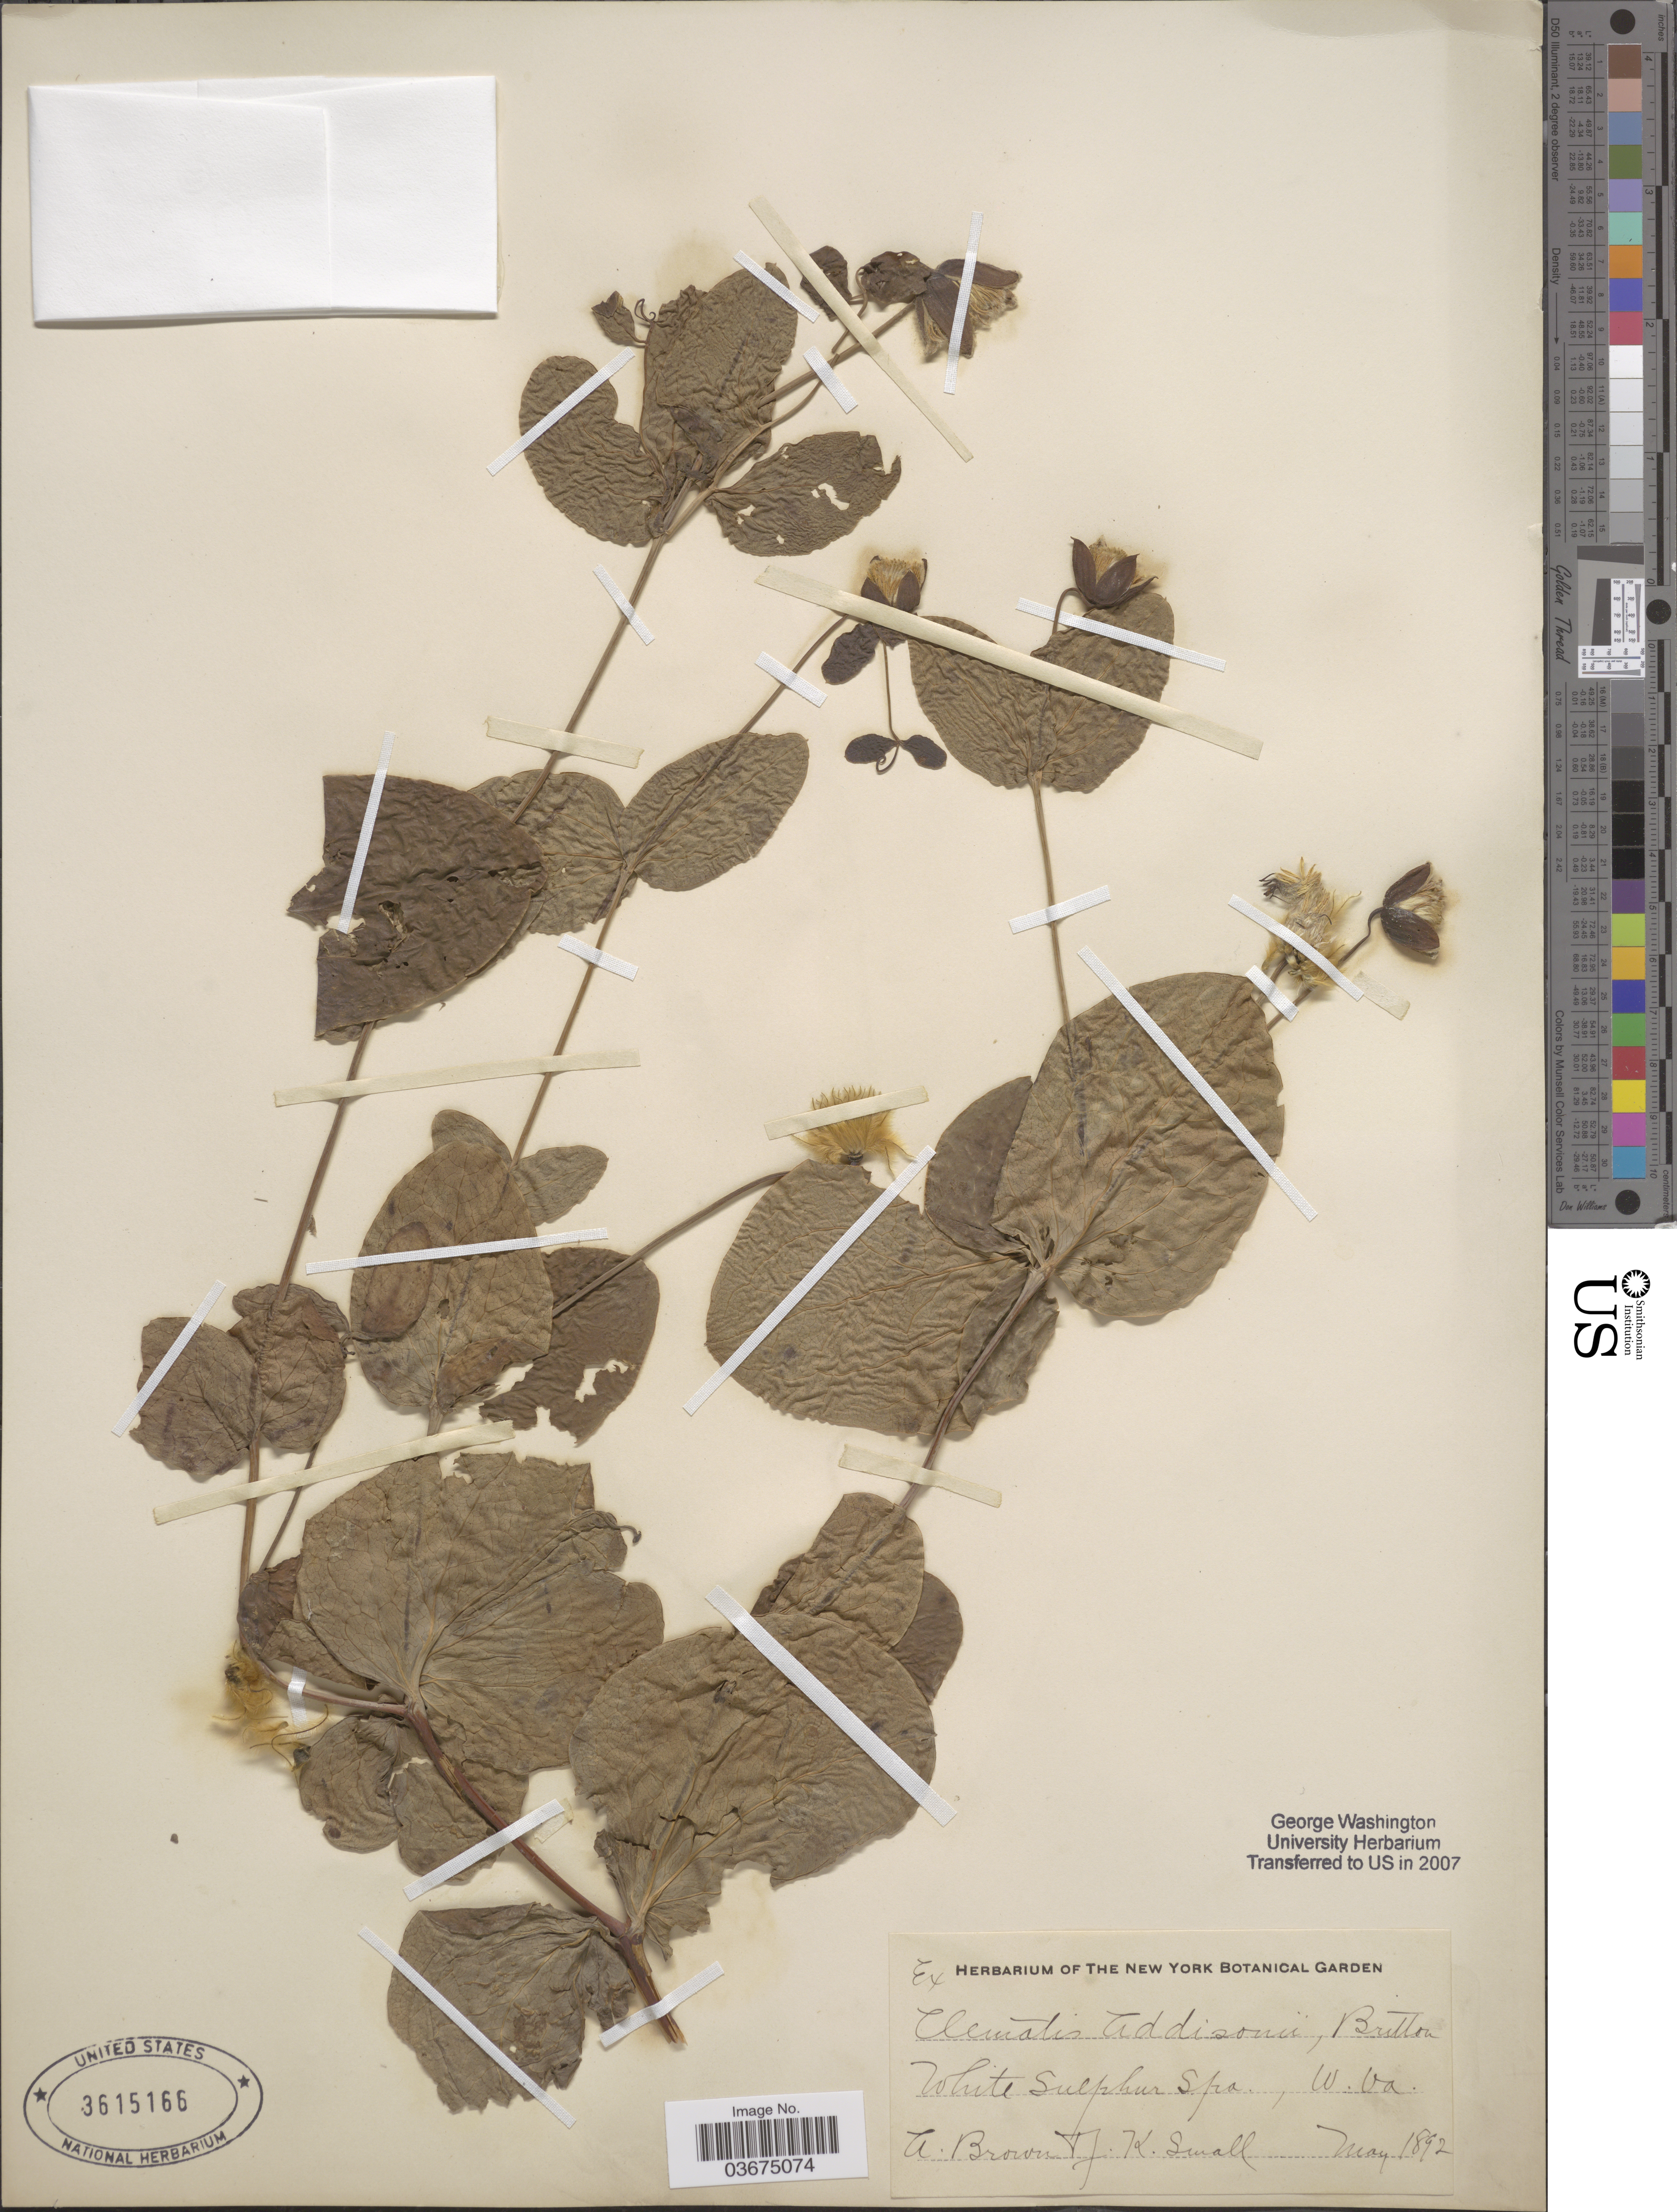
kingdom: Plantae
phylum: Tracheophyta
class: Magnoliopsida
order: Ranunculales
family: Ranunculaceae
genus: Clematis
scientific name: Clematis glaucophylla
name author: Small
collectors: A. Brown & J. K. Small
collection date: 1892-05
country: United States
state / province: West Virginia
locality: White Sulphur Spa.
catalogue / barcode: US 3615166